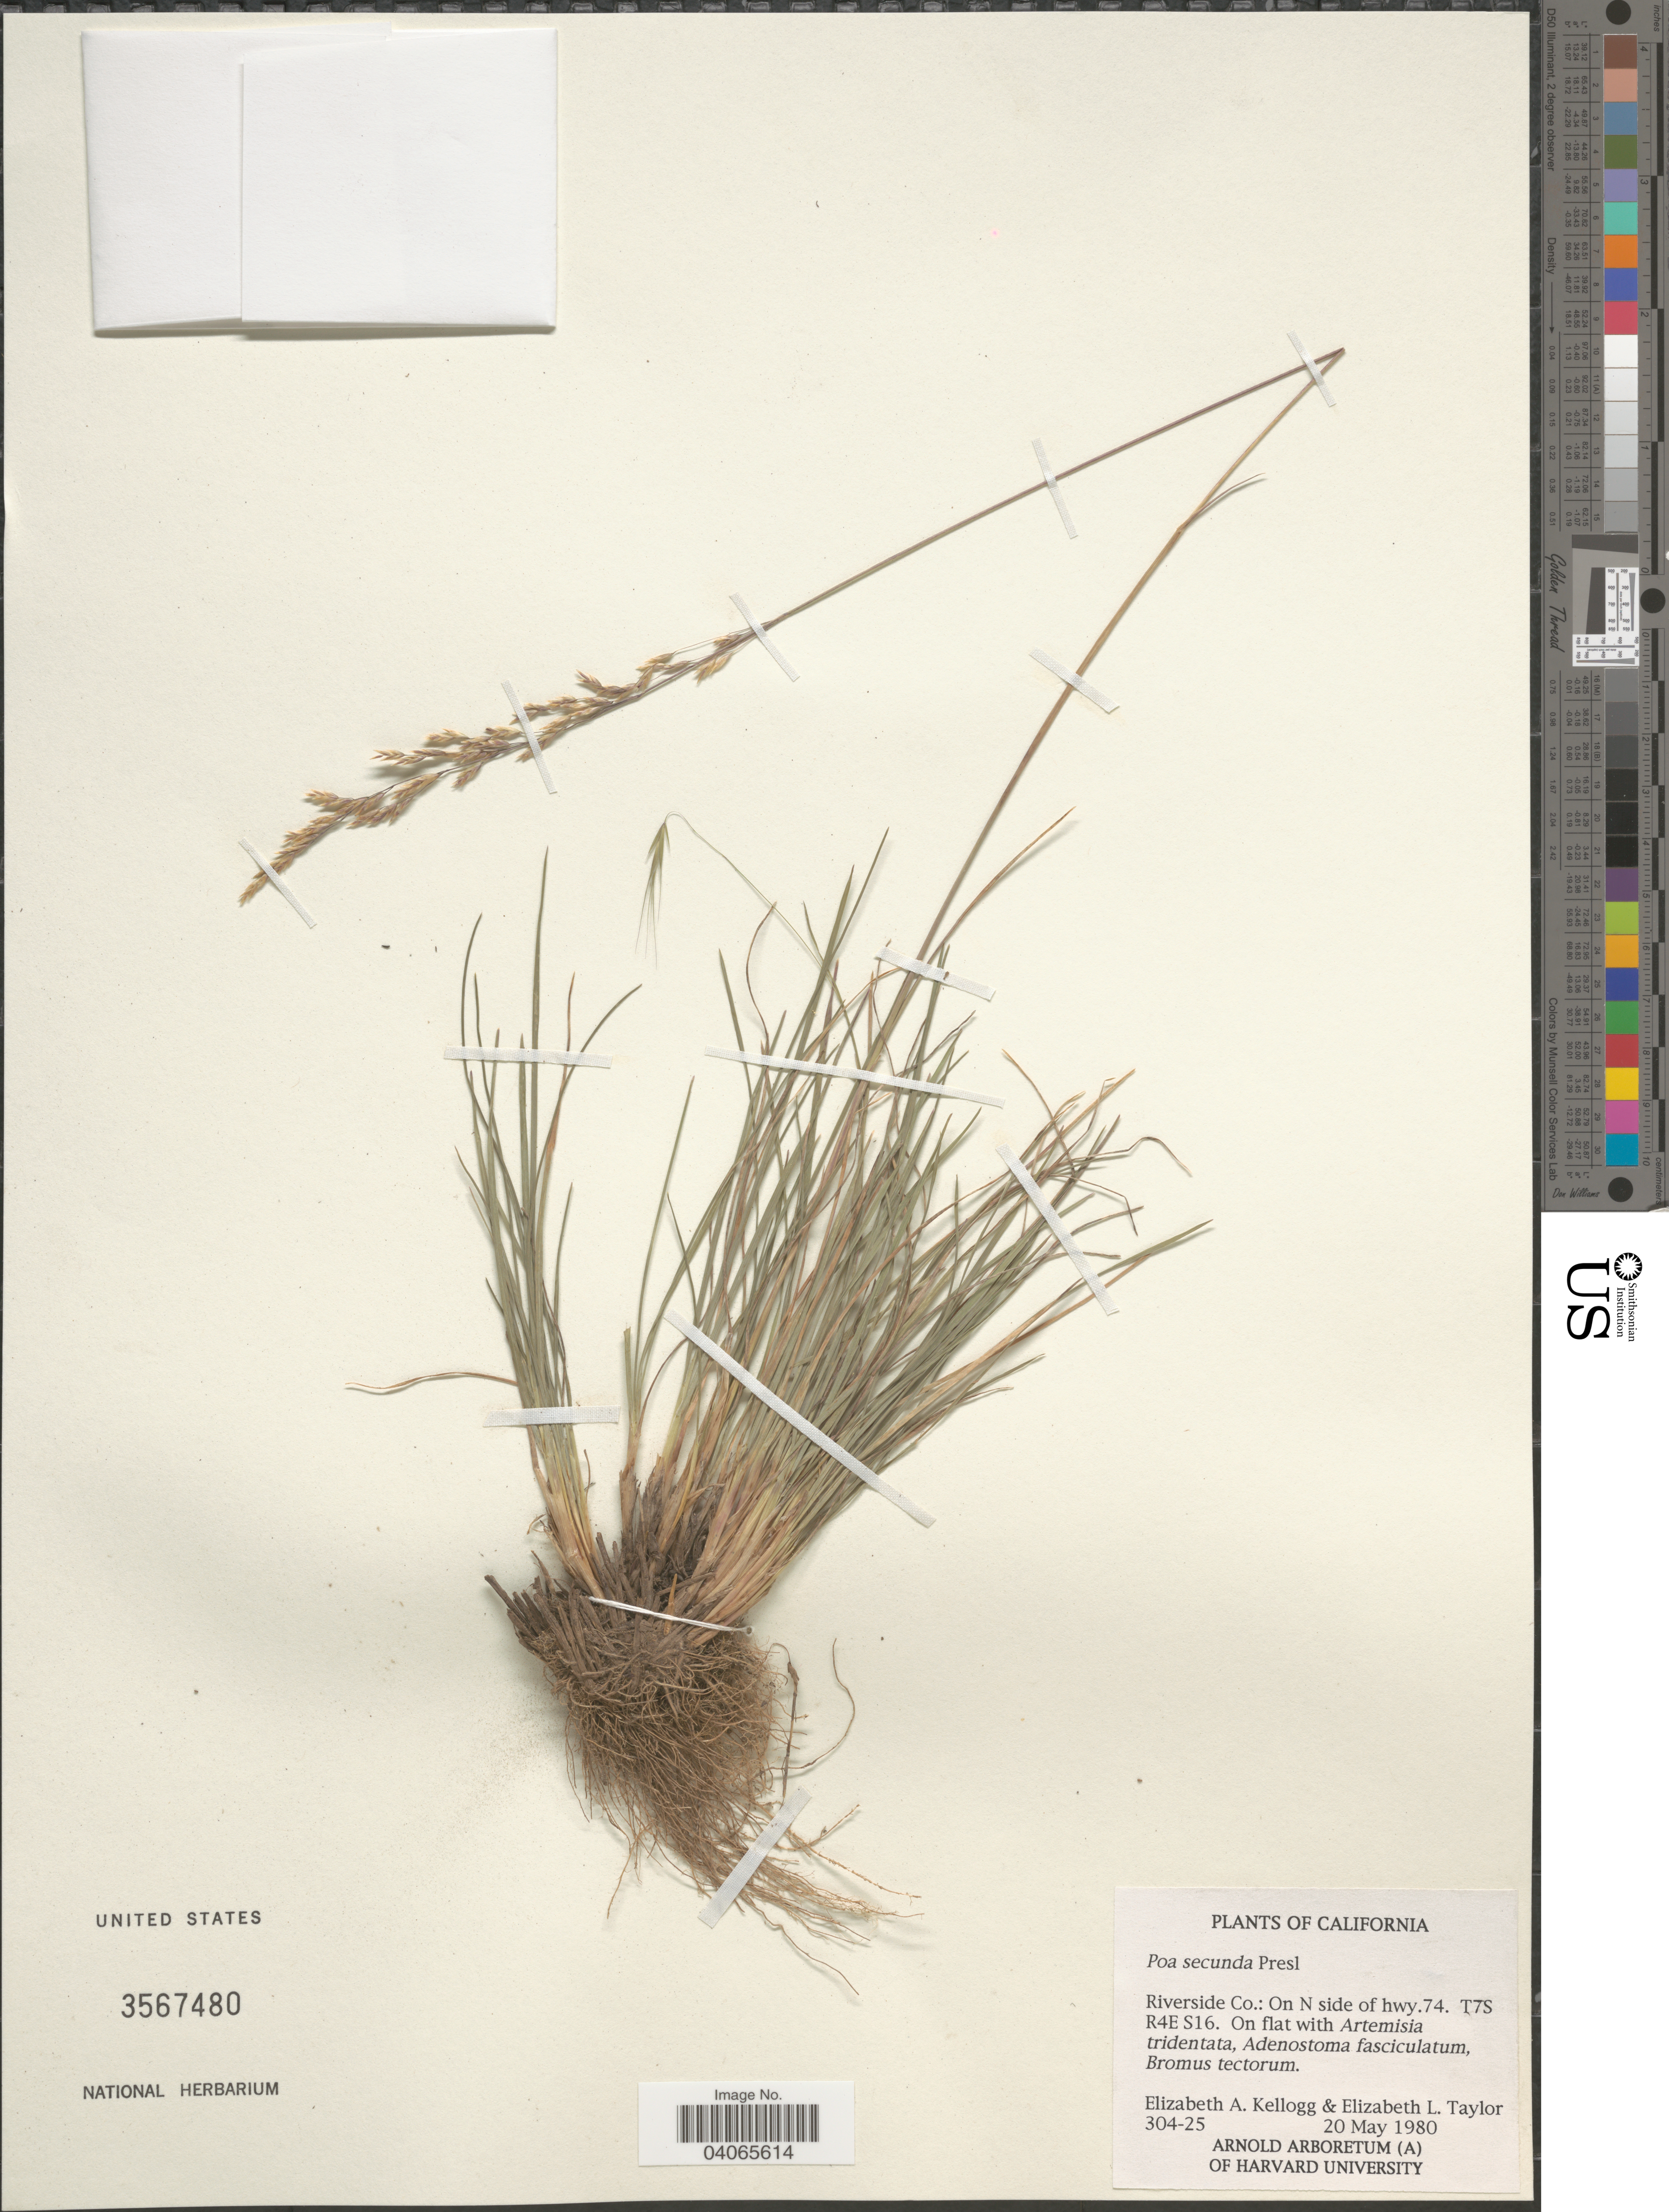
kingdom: Plantae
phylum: Tracheophyta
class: Liliopsida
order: Poales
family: Poaceae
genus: Poa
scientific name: Poa secunda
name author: J. Presl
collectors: E. A. Kellogg & E. L. Taylor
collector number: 304-25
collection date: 1980-05-20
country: United States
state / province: California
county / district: Riverside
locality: Riverside Co.: On N side of hwy.74. T7S R4E S16.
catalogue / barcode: US 3567480